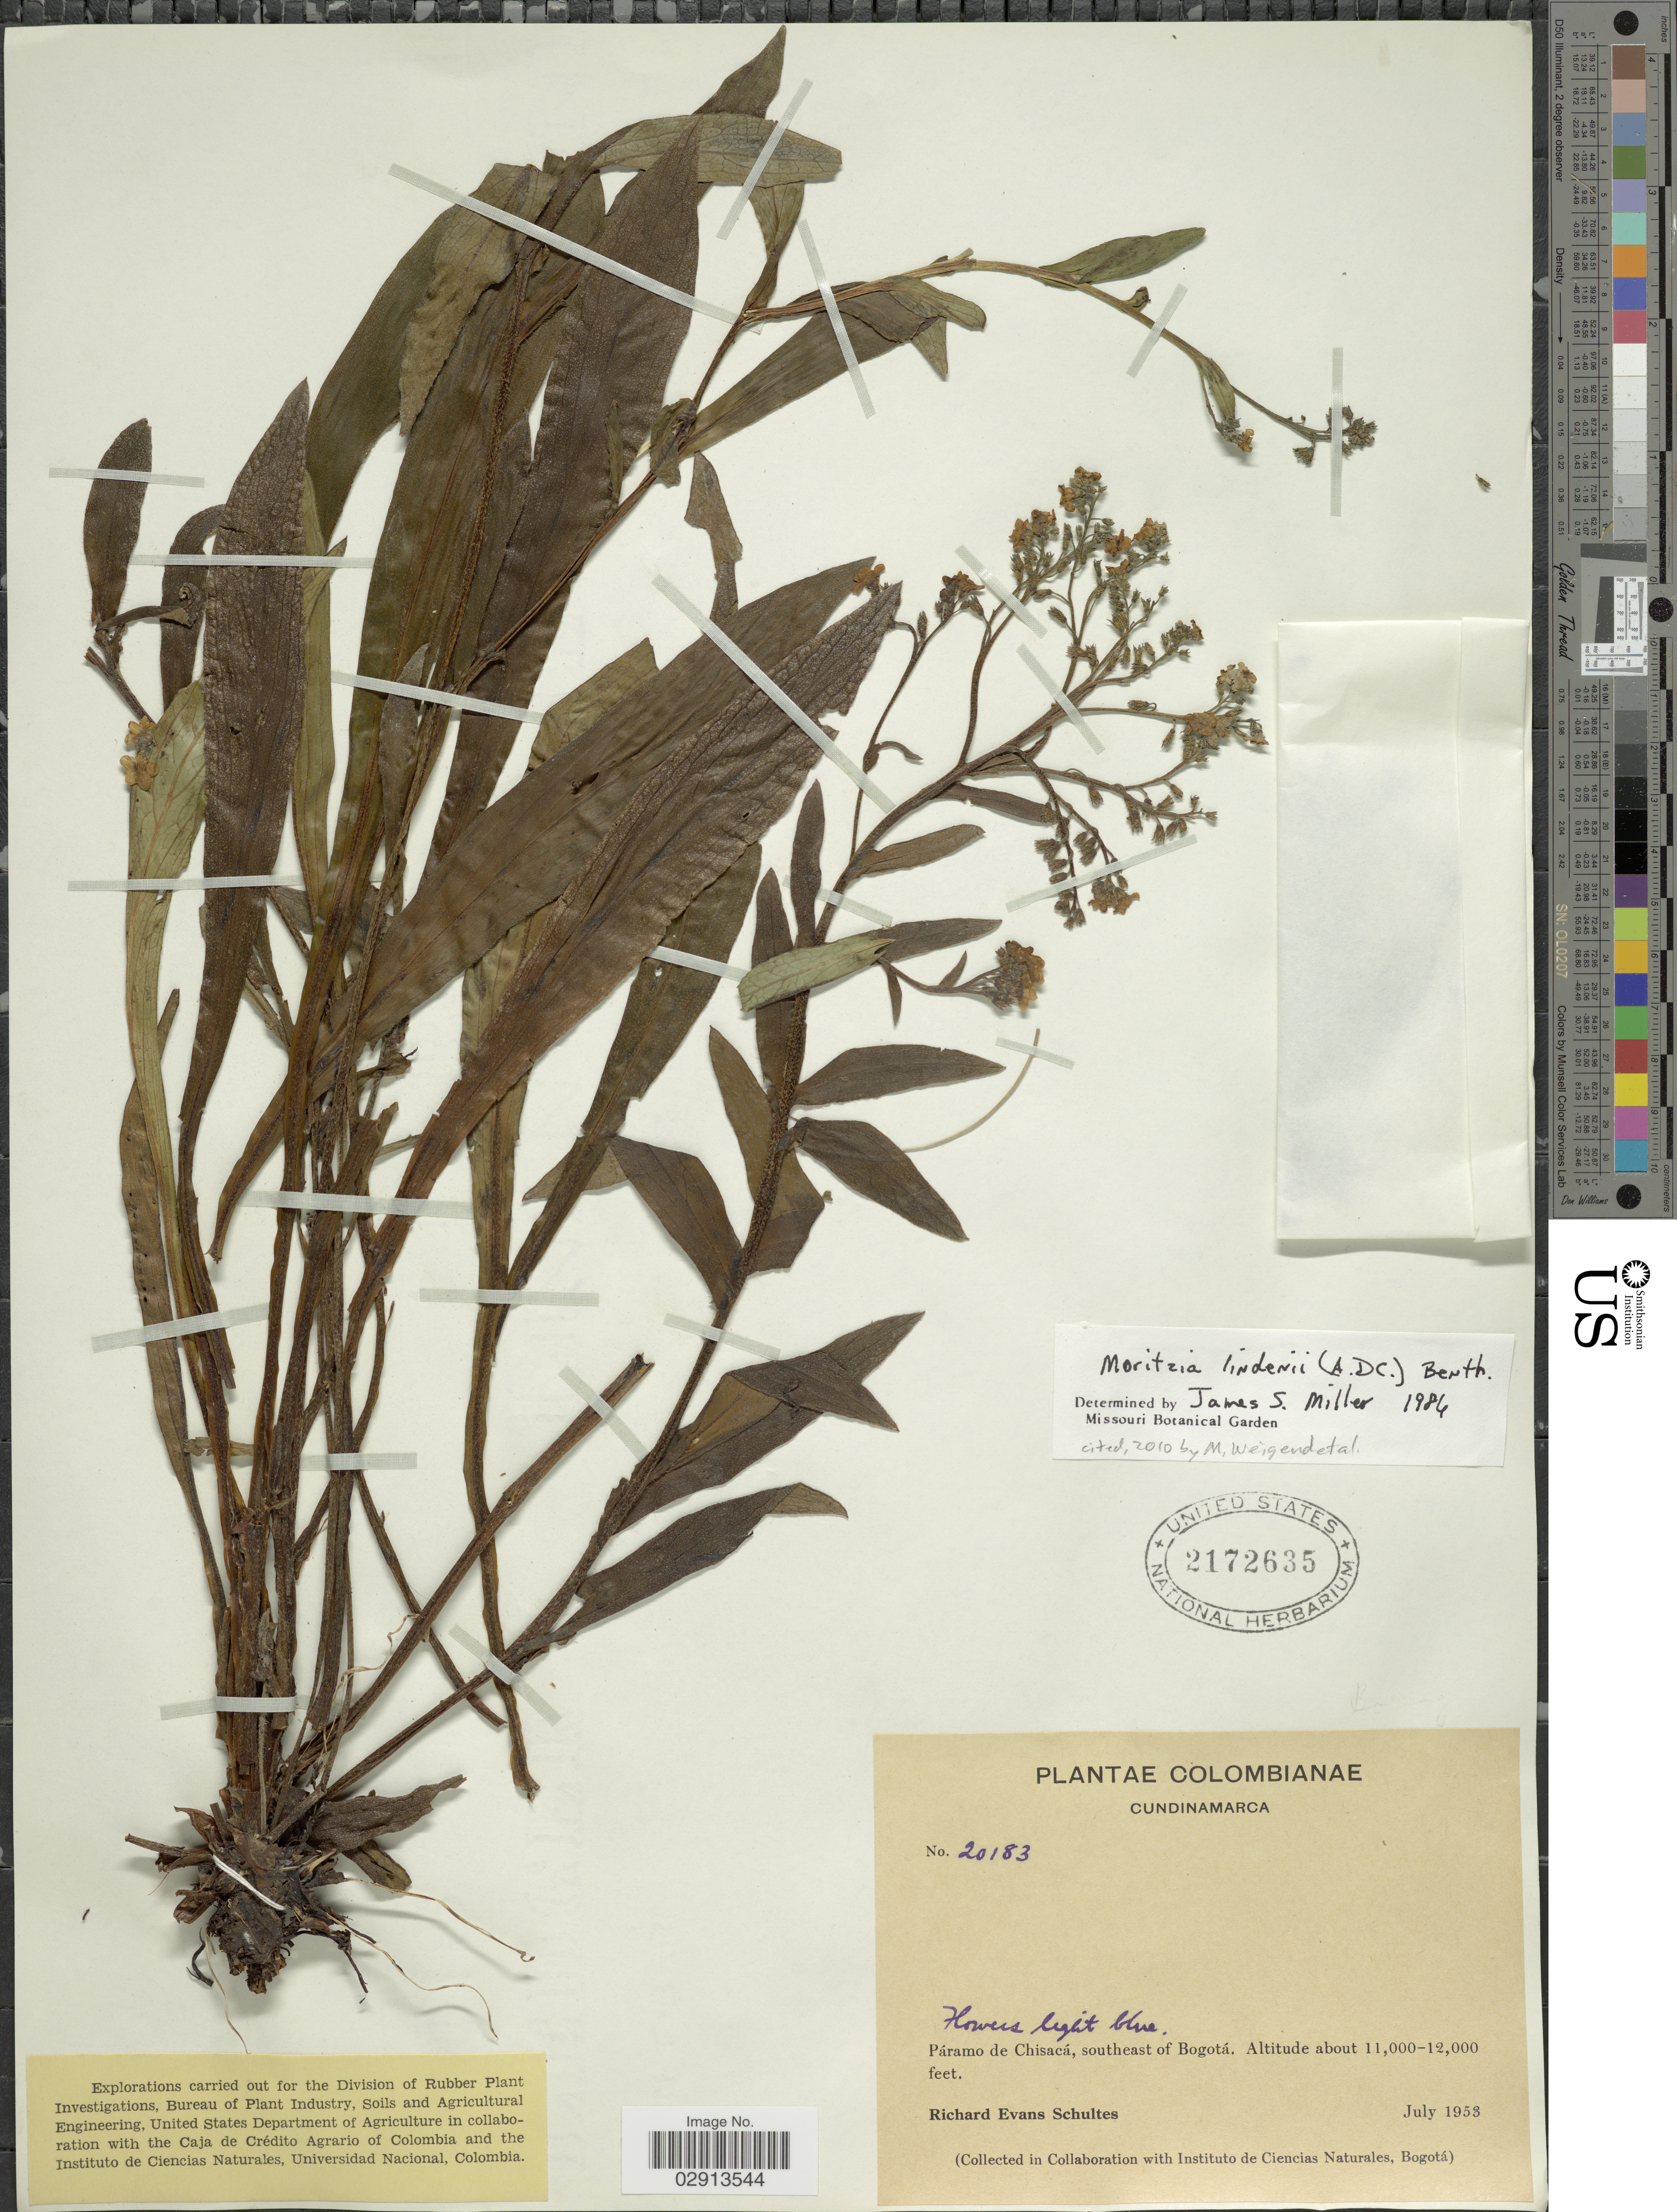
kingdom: Plantae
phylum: Tracheophyta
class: Magnoliopsida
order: Boraginales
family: Boraginaceae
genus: Moritzia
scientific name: Moritzia lindenii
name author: (DC.) Benth.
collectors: R. E. Schultes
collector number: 20183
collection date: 1958-07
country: Colombia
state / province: Cundinamarca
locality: Páramo de Chisacá, southeast of Bogotá.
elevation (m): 3353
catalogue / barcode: US 2172635